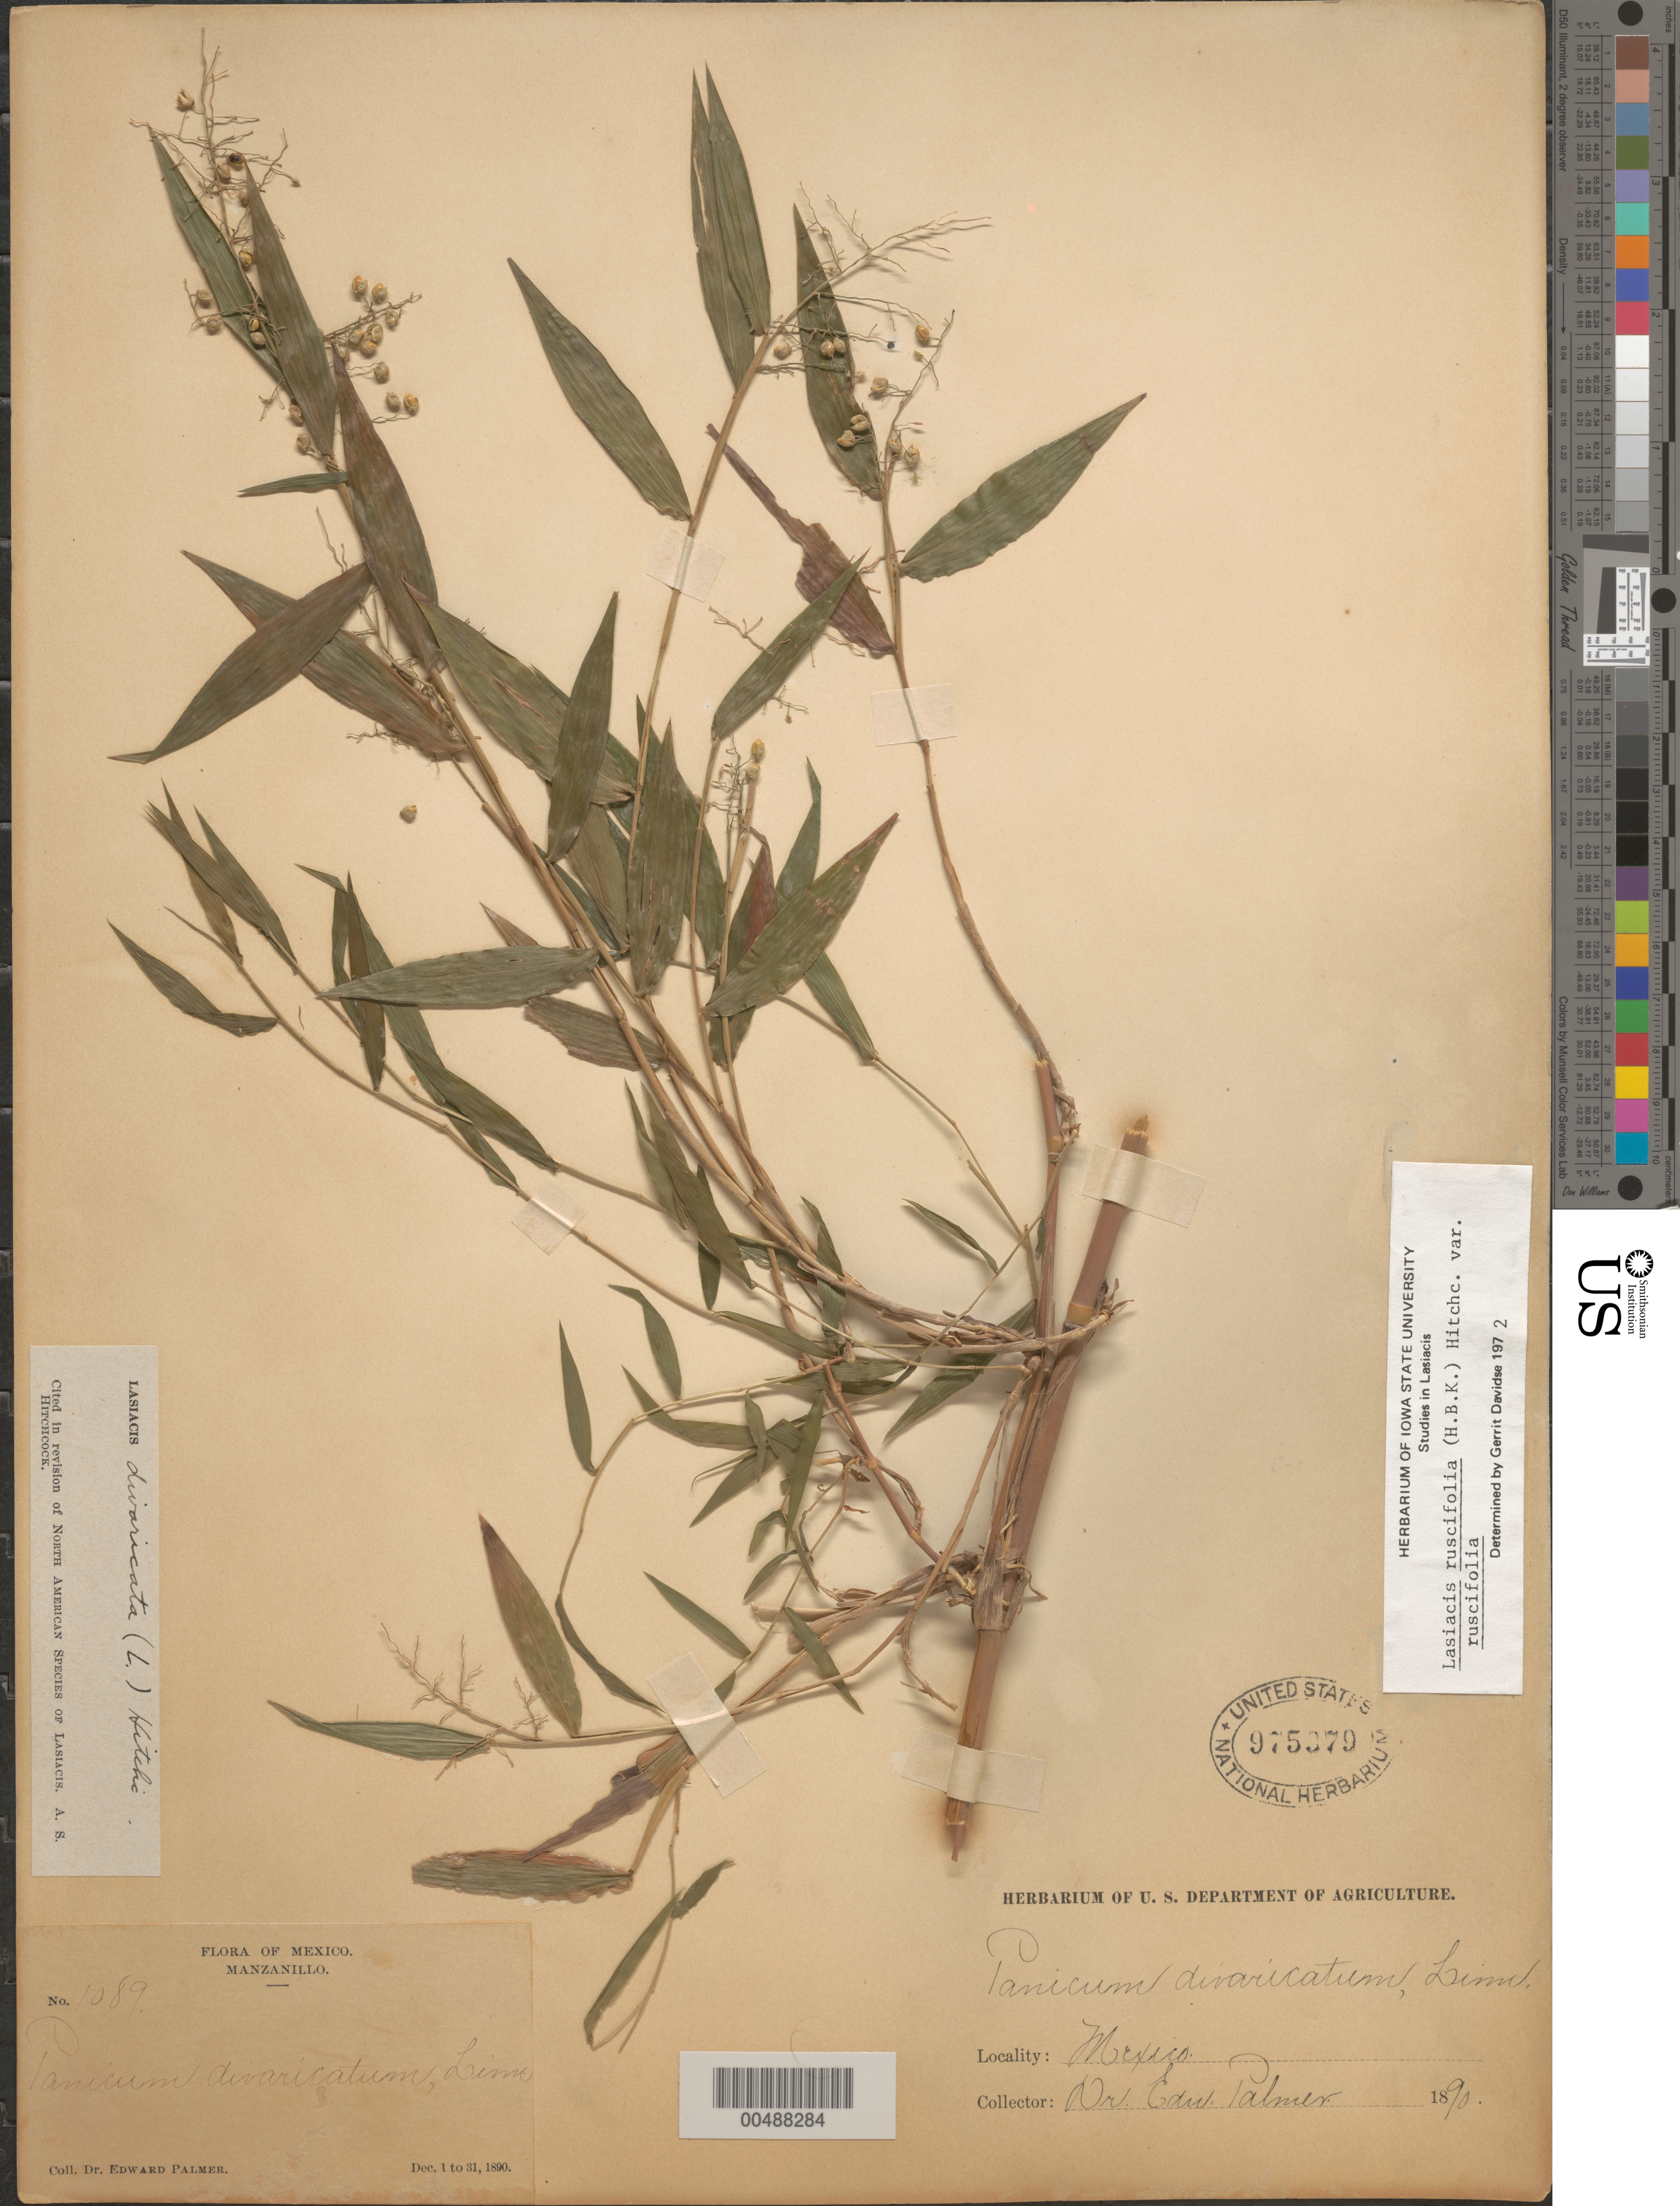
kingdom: Plantae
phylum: Tracheophyta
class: Liliopsida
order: Poales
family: Poaceae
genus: Lasiacis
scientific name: Lasiacis ruscifolia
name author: (Kunth) Hitchc.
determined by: Davidse, Gerrit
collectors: E. Palmer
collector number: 1089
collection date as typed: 1 Dec 1890 to 31 Dec 1890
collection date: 1890-12-01/1890-12-31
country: Mexico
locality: Manzanillo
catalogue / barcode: US 975379